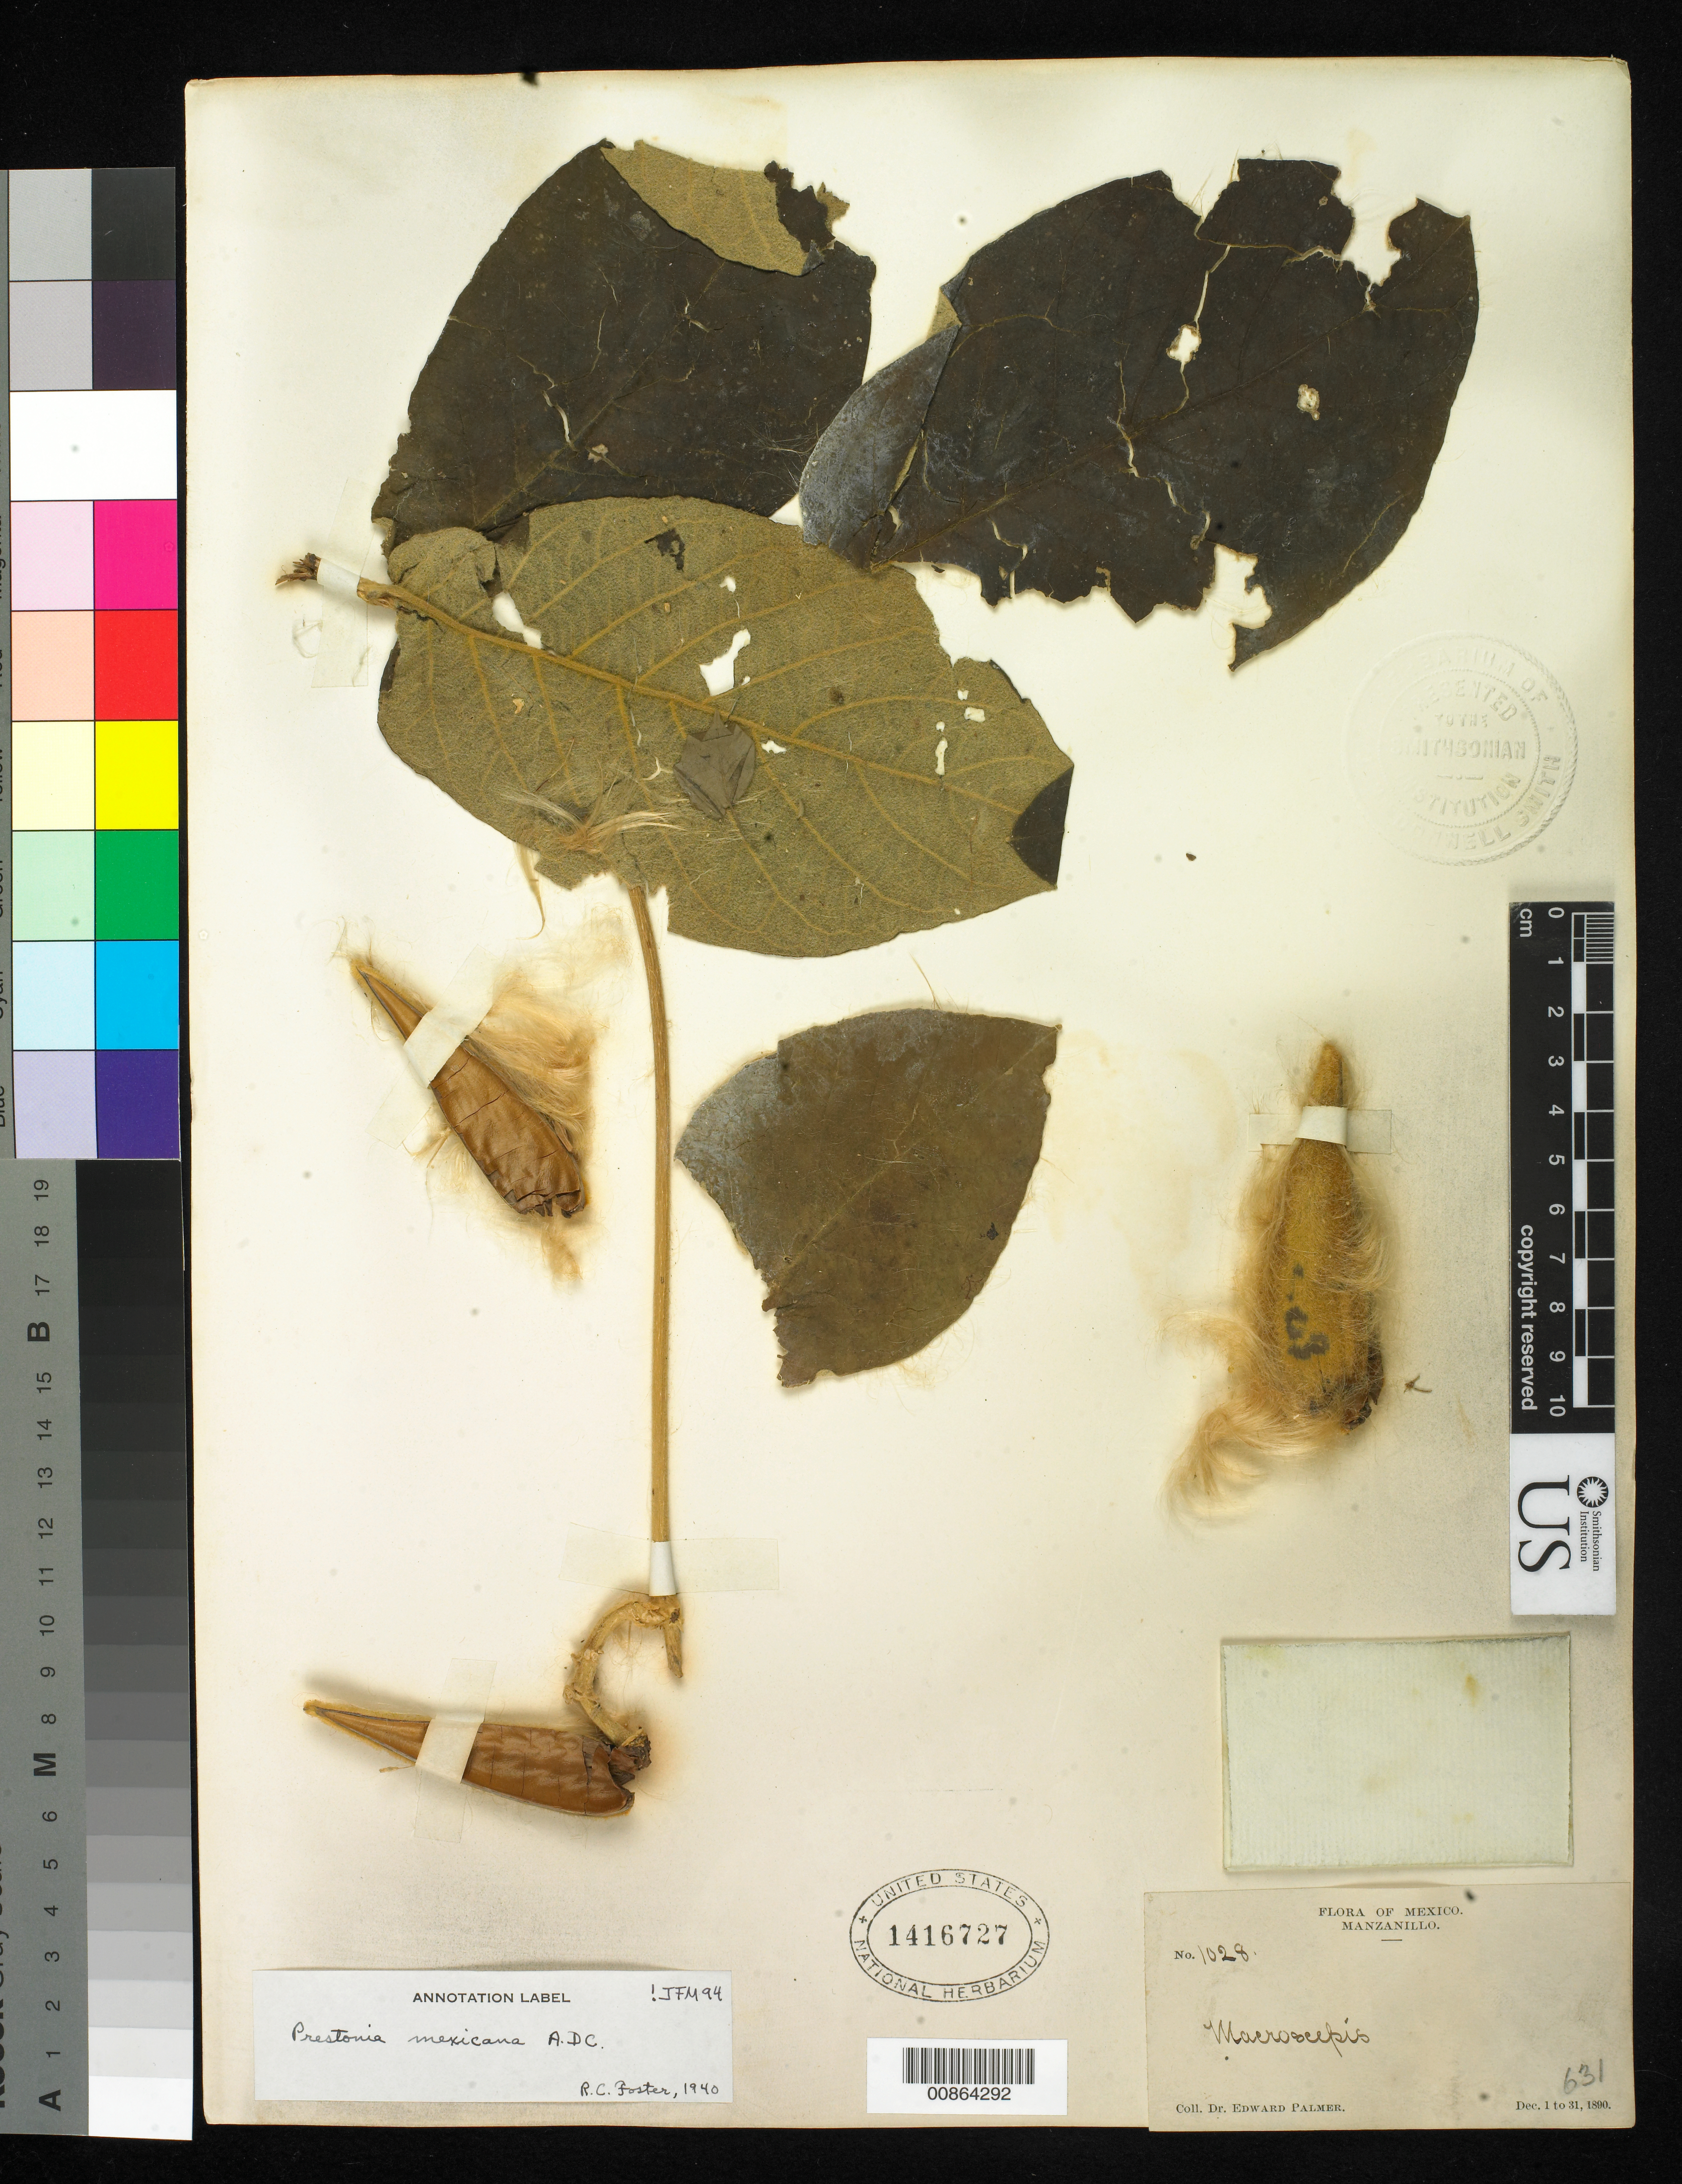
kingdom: Plantae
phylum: Tracheophyta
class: Magnoliopsida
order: Gentianales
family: Apocynaceae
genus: Prestonia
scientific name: Prestonia mexicana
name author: DC.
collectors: E. Palmer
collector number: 1028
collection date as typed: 01 Dec 1890 to 31 Dec 1890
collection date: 1890-12-01/1890-12-31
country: Mexico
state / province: Colima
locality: Manzanillo, Colima.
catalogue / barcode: US 1416727